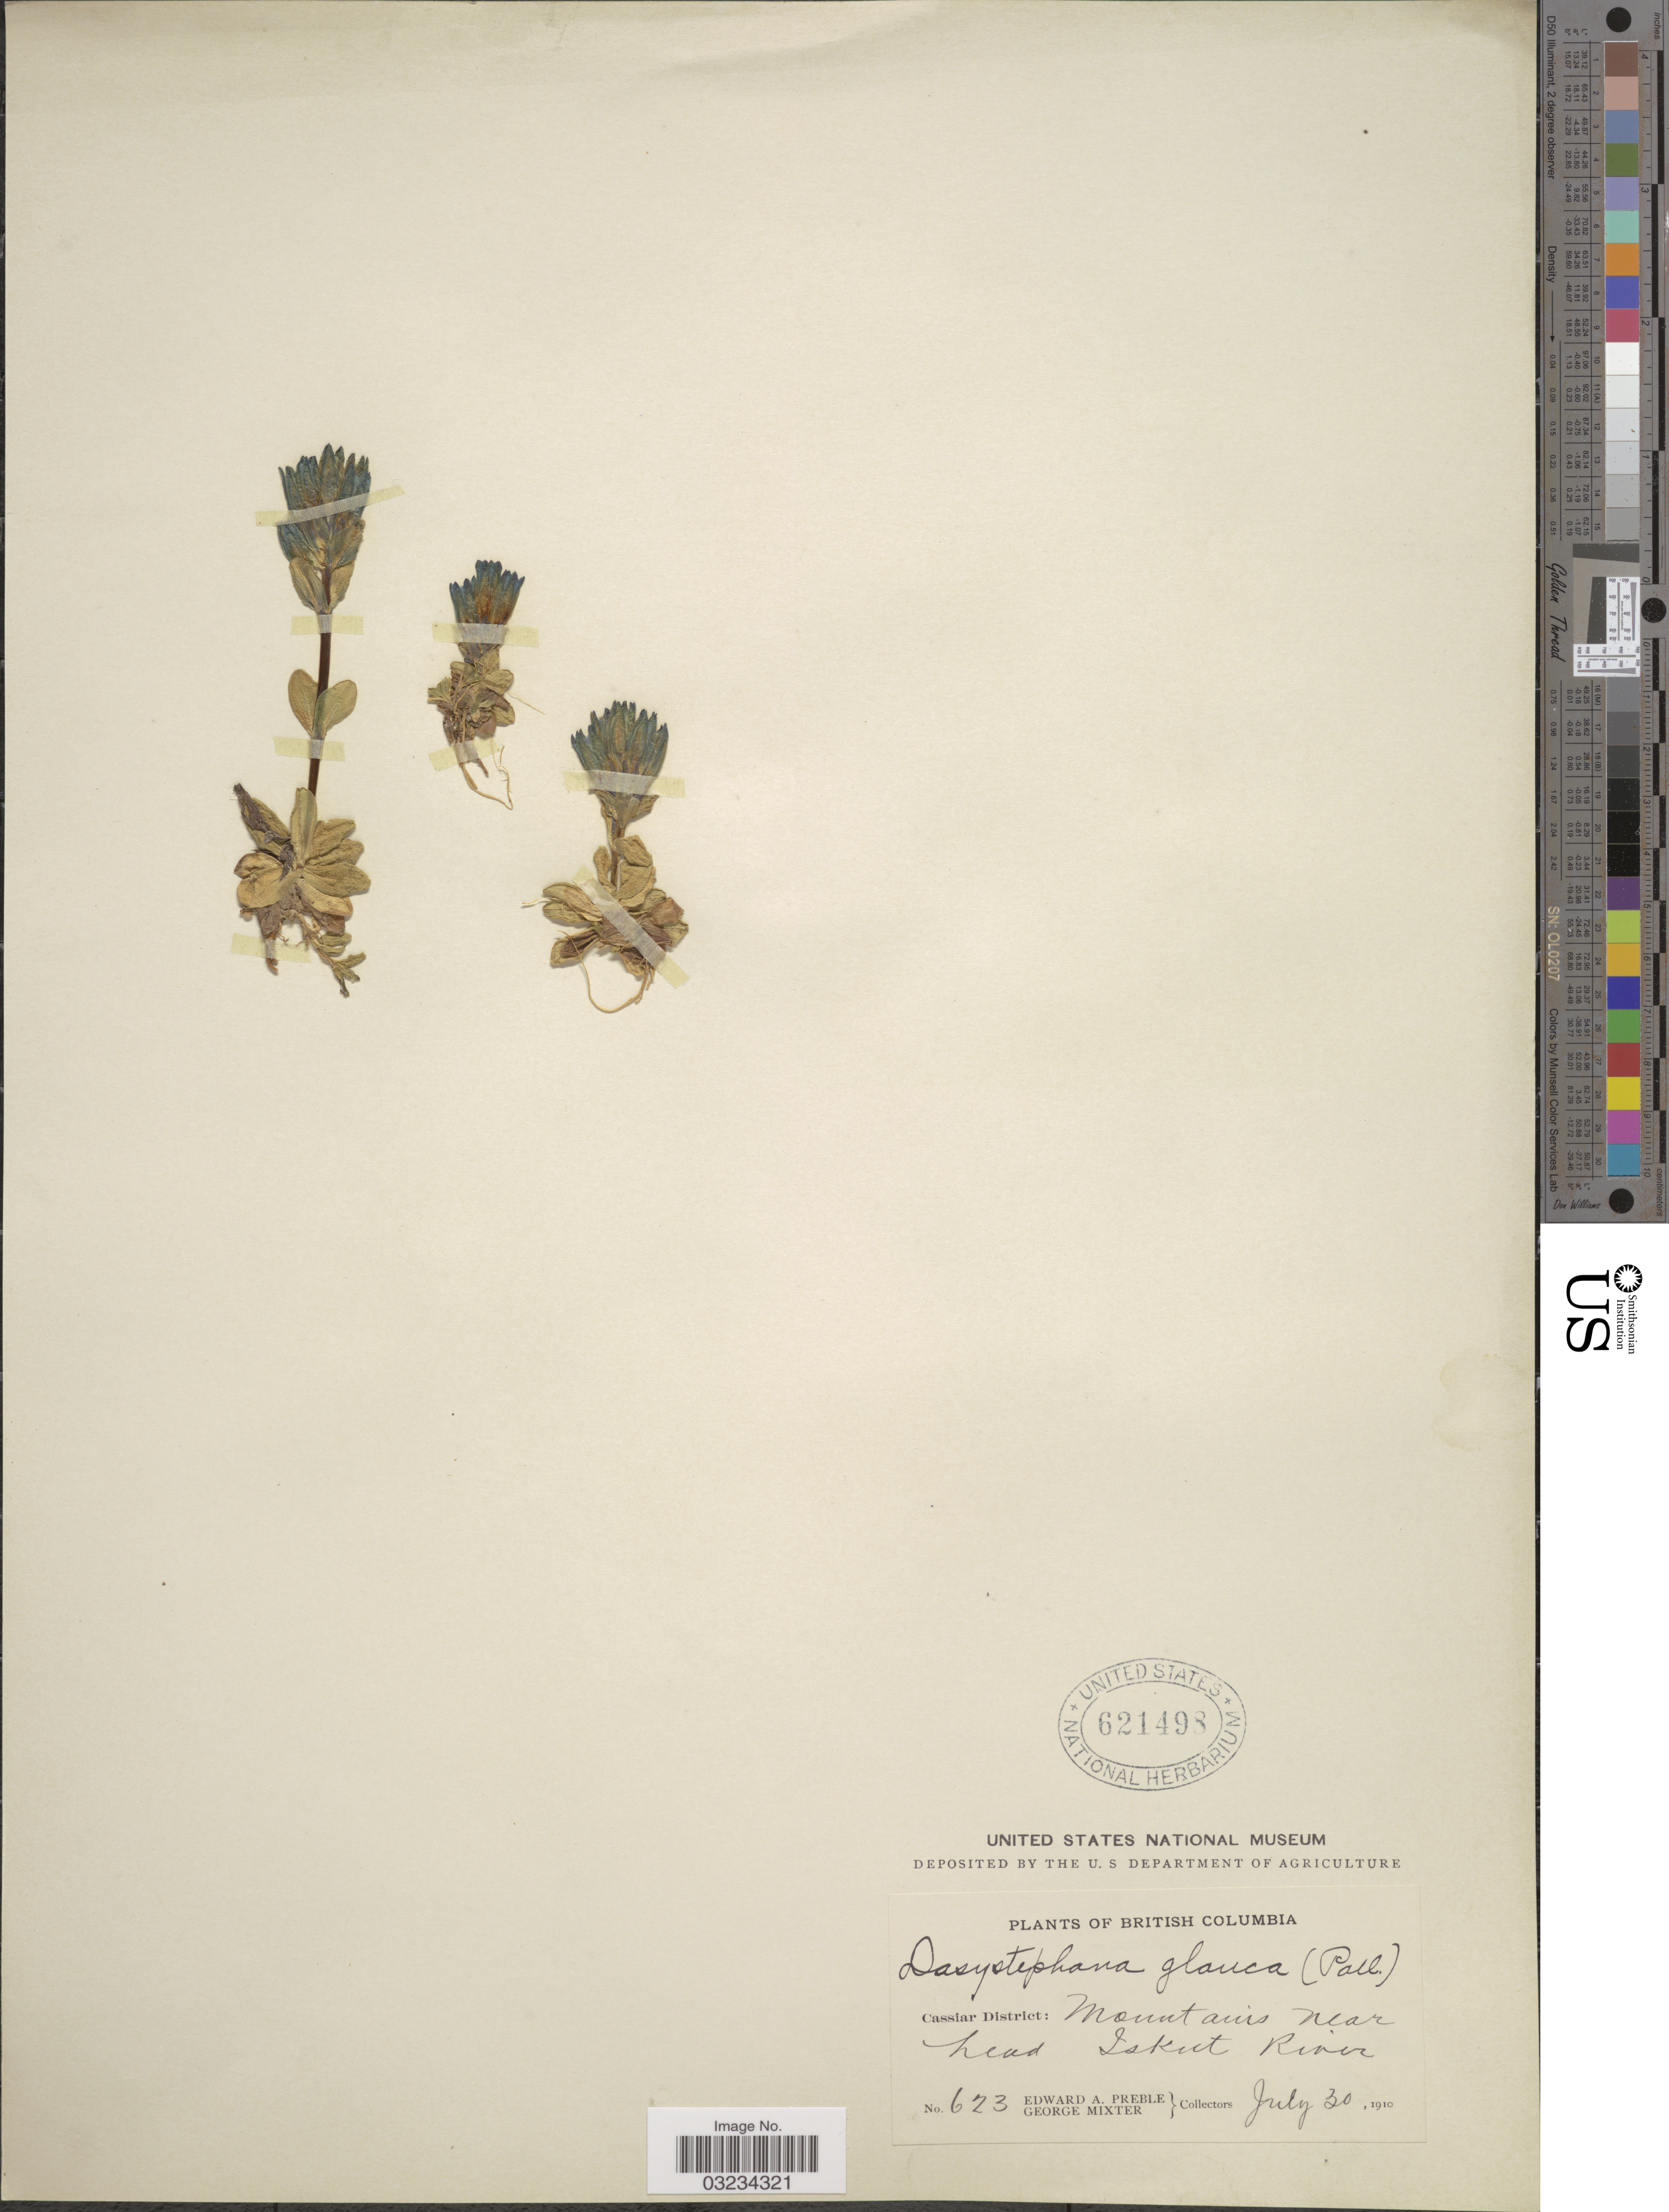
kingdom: Plantae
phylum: Tracheophyta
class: Magnoliopsida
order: Gentianales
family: Gentianaceae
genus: Gentiana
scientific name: Gentiana glauca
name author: Pall.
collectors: E. Preble & G. Mixter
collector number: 623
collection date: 1910-07-30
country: Canada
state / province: British Columbia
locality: Cassiar District: Mountains near head Iskut River.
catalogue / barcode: US 621498